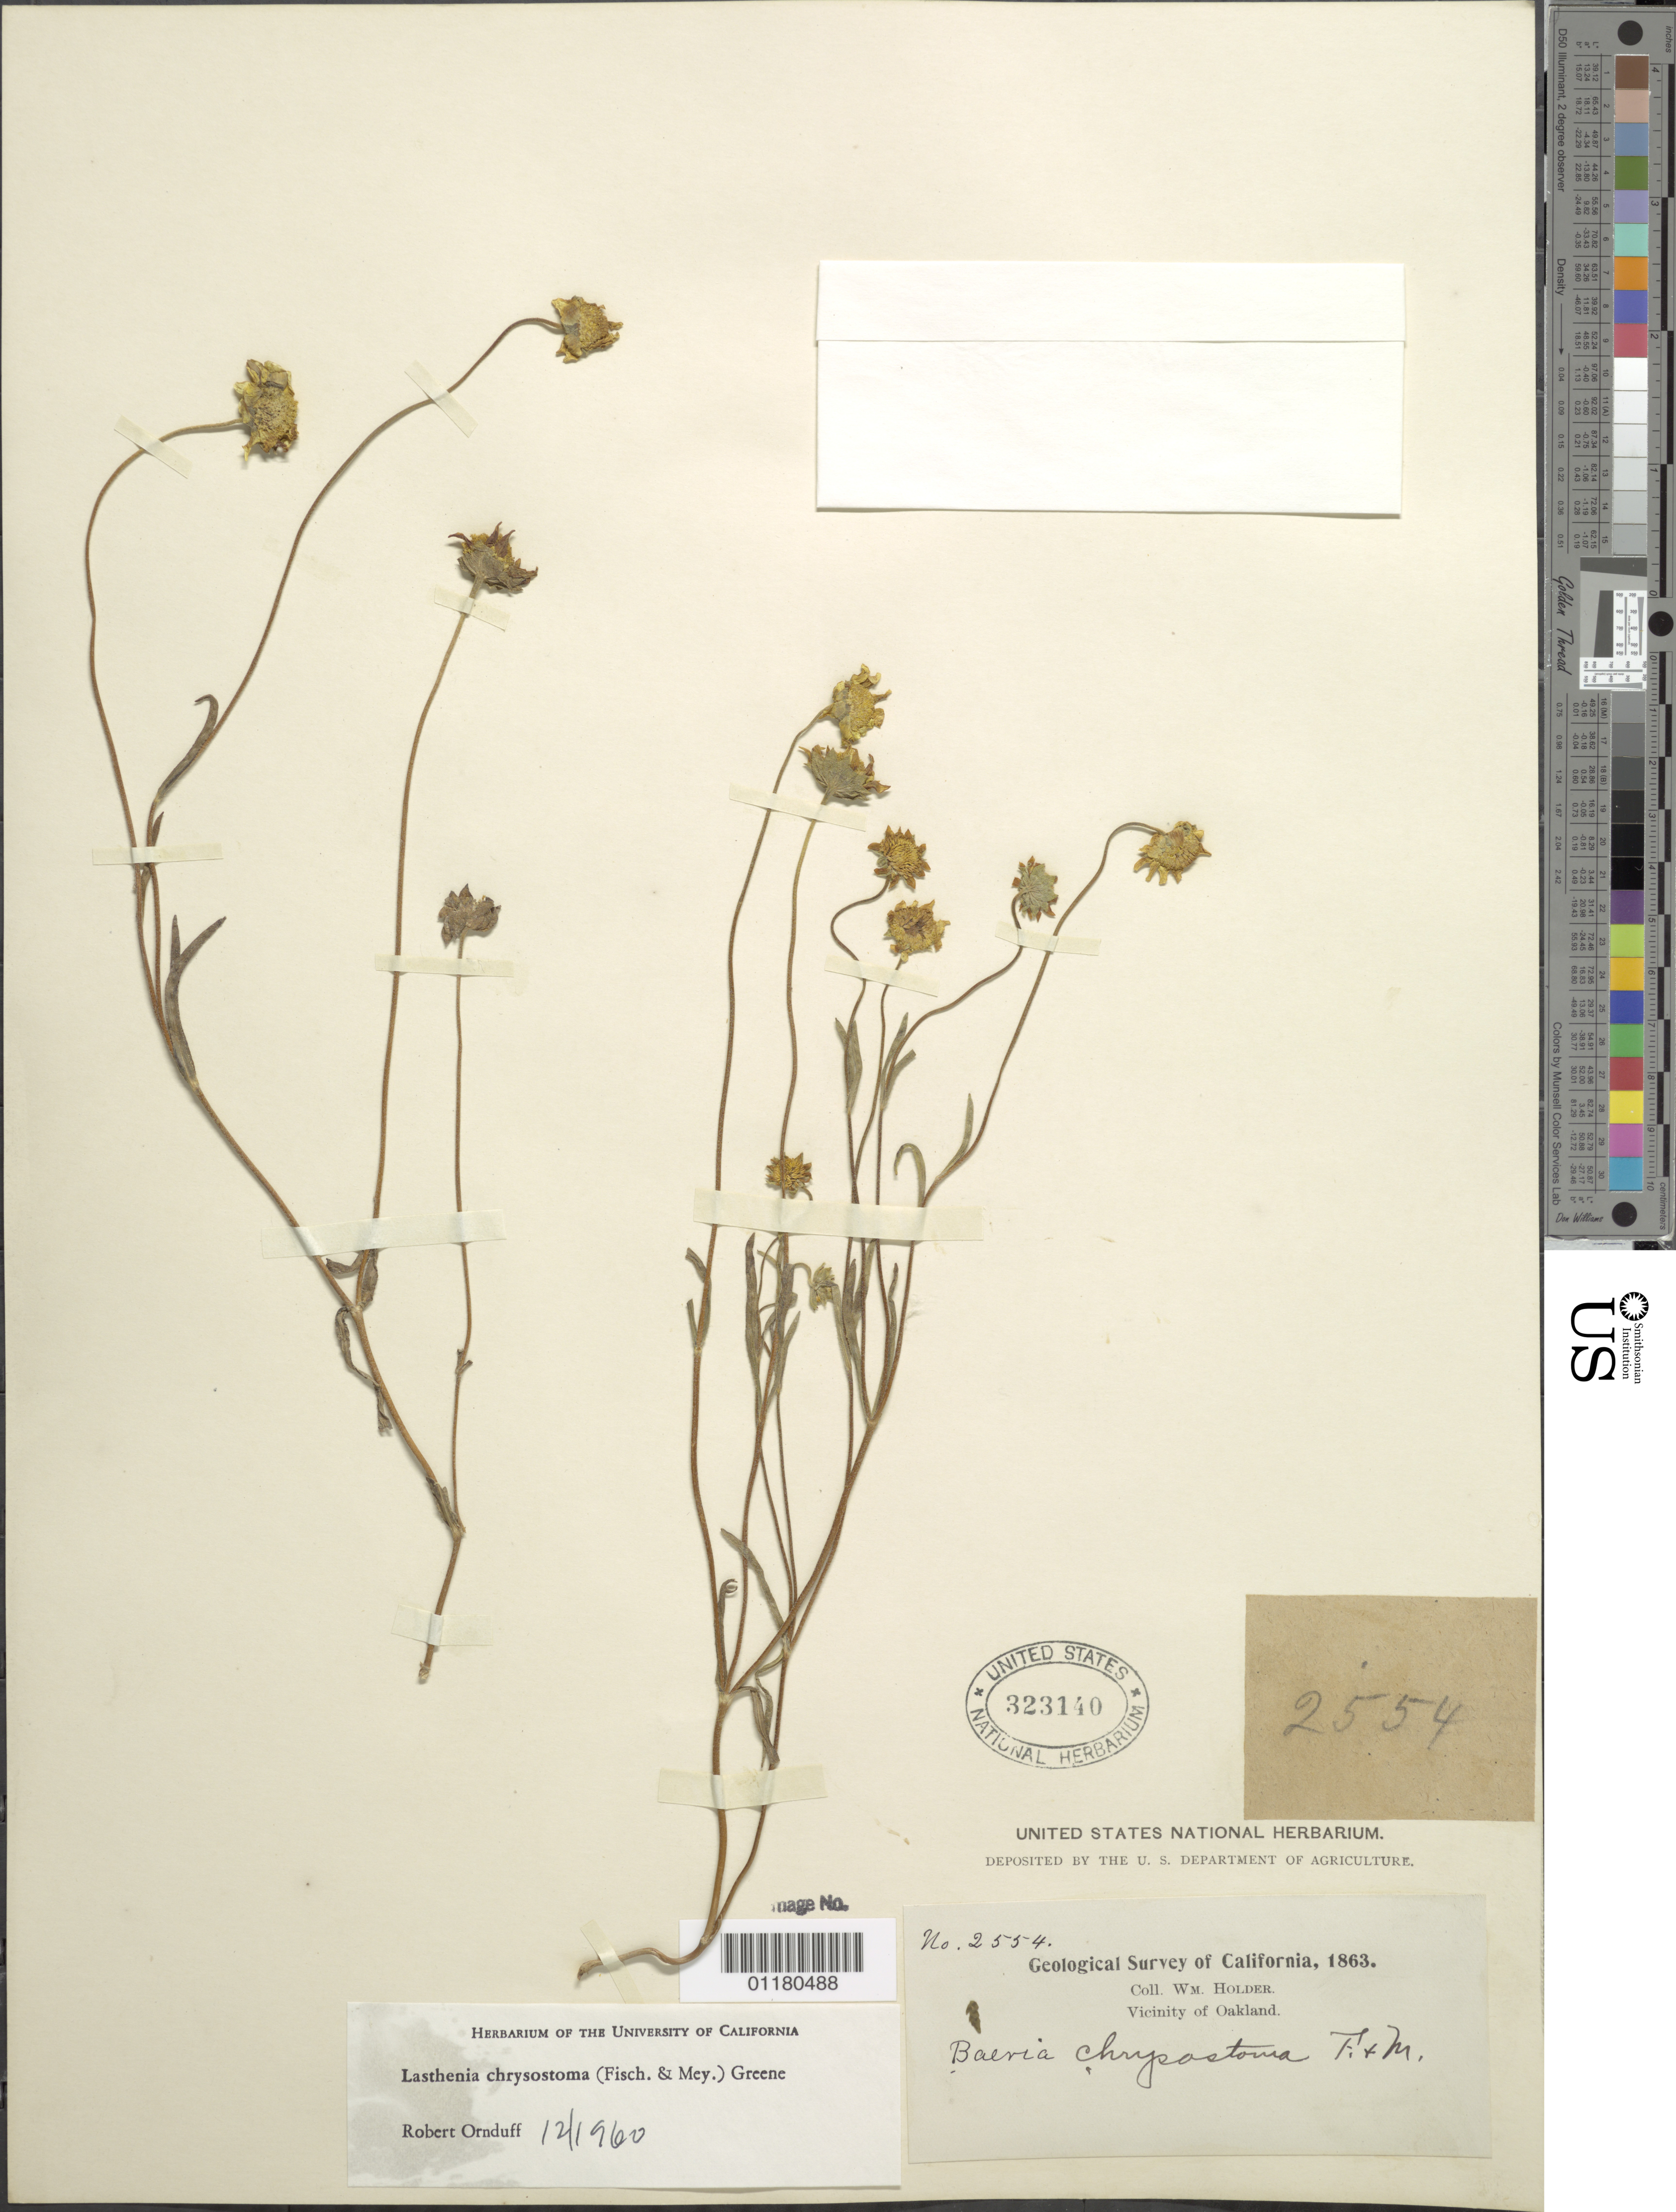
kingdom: Plantae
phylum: Tracheophyta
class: Magnoliopsida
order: Asterales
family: Asteraceae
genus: Lasthenia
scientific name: Lasthenia chrysostoma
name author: (Fisch. & C.A. Mey.) Greene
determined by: Ornduff, R.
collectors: W. Holder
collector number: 2554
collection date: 1863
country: United States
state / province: California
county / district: Alameda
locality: Vicinity of Oakland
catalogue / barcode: US 323140